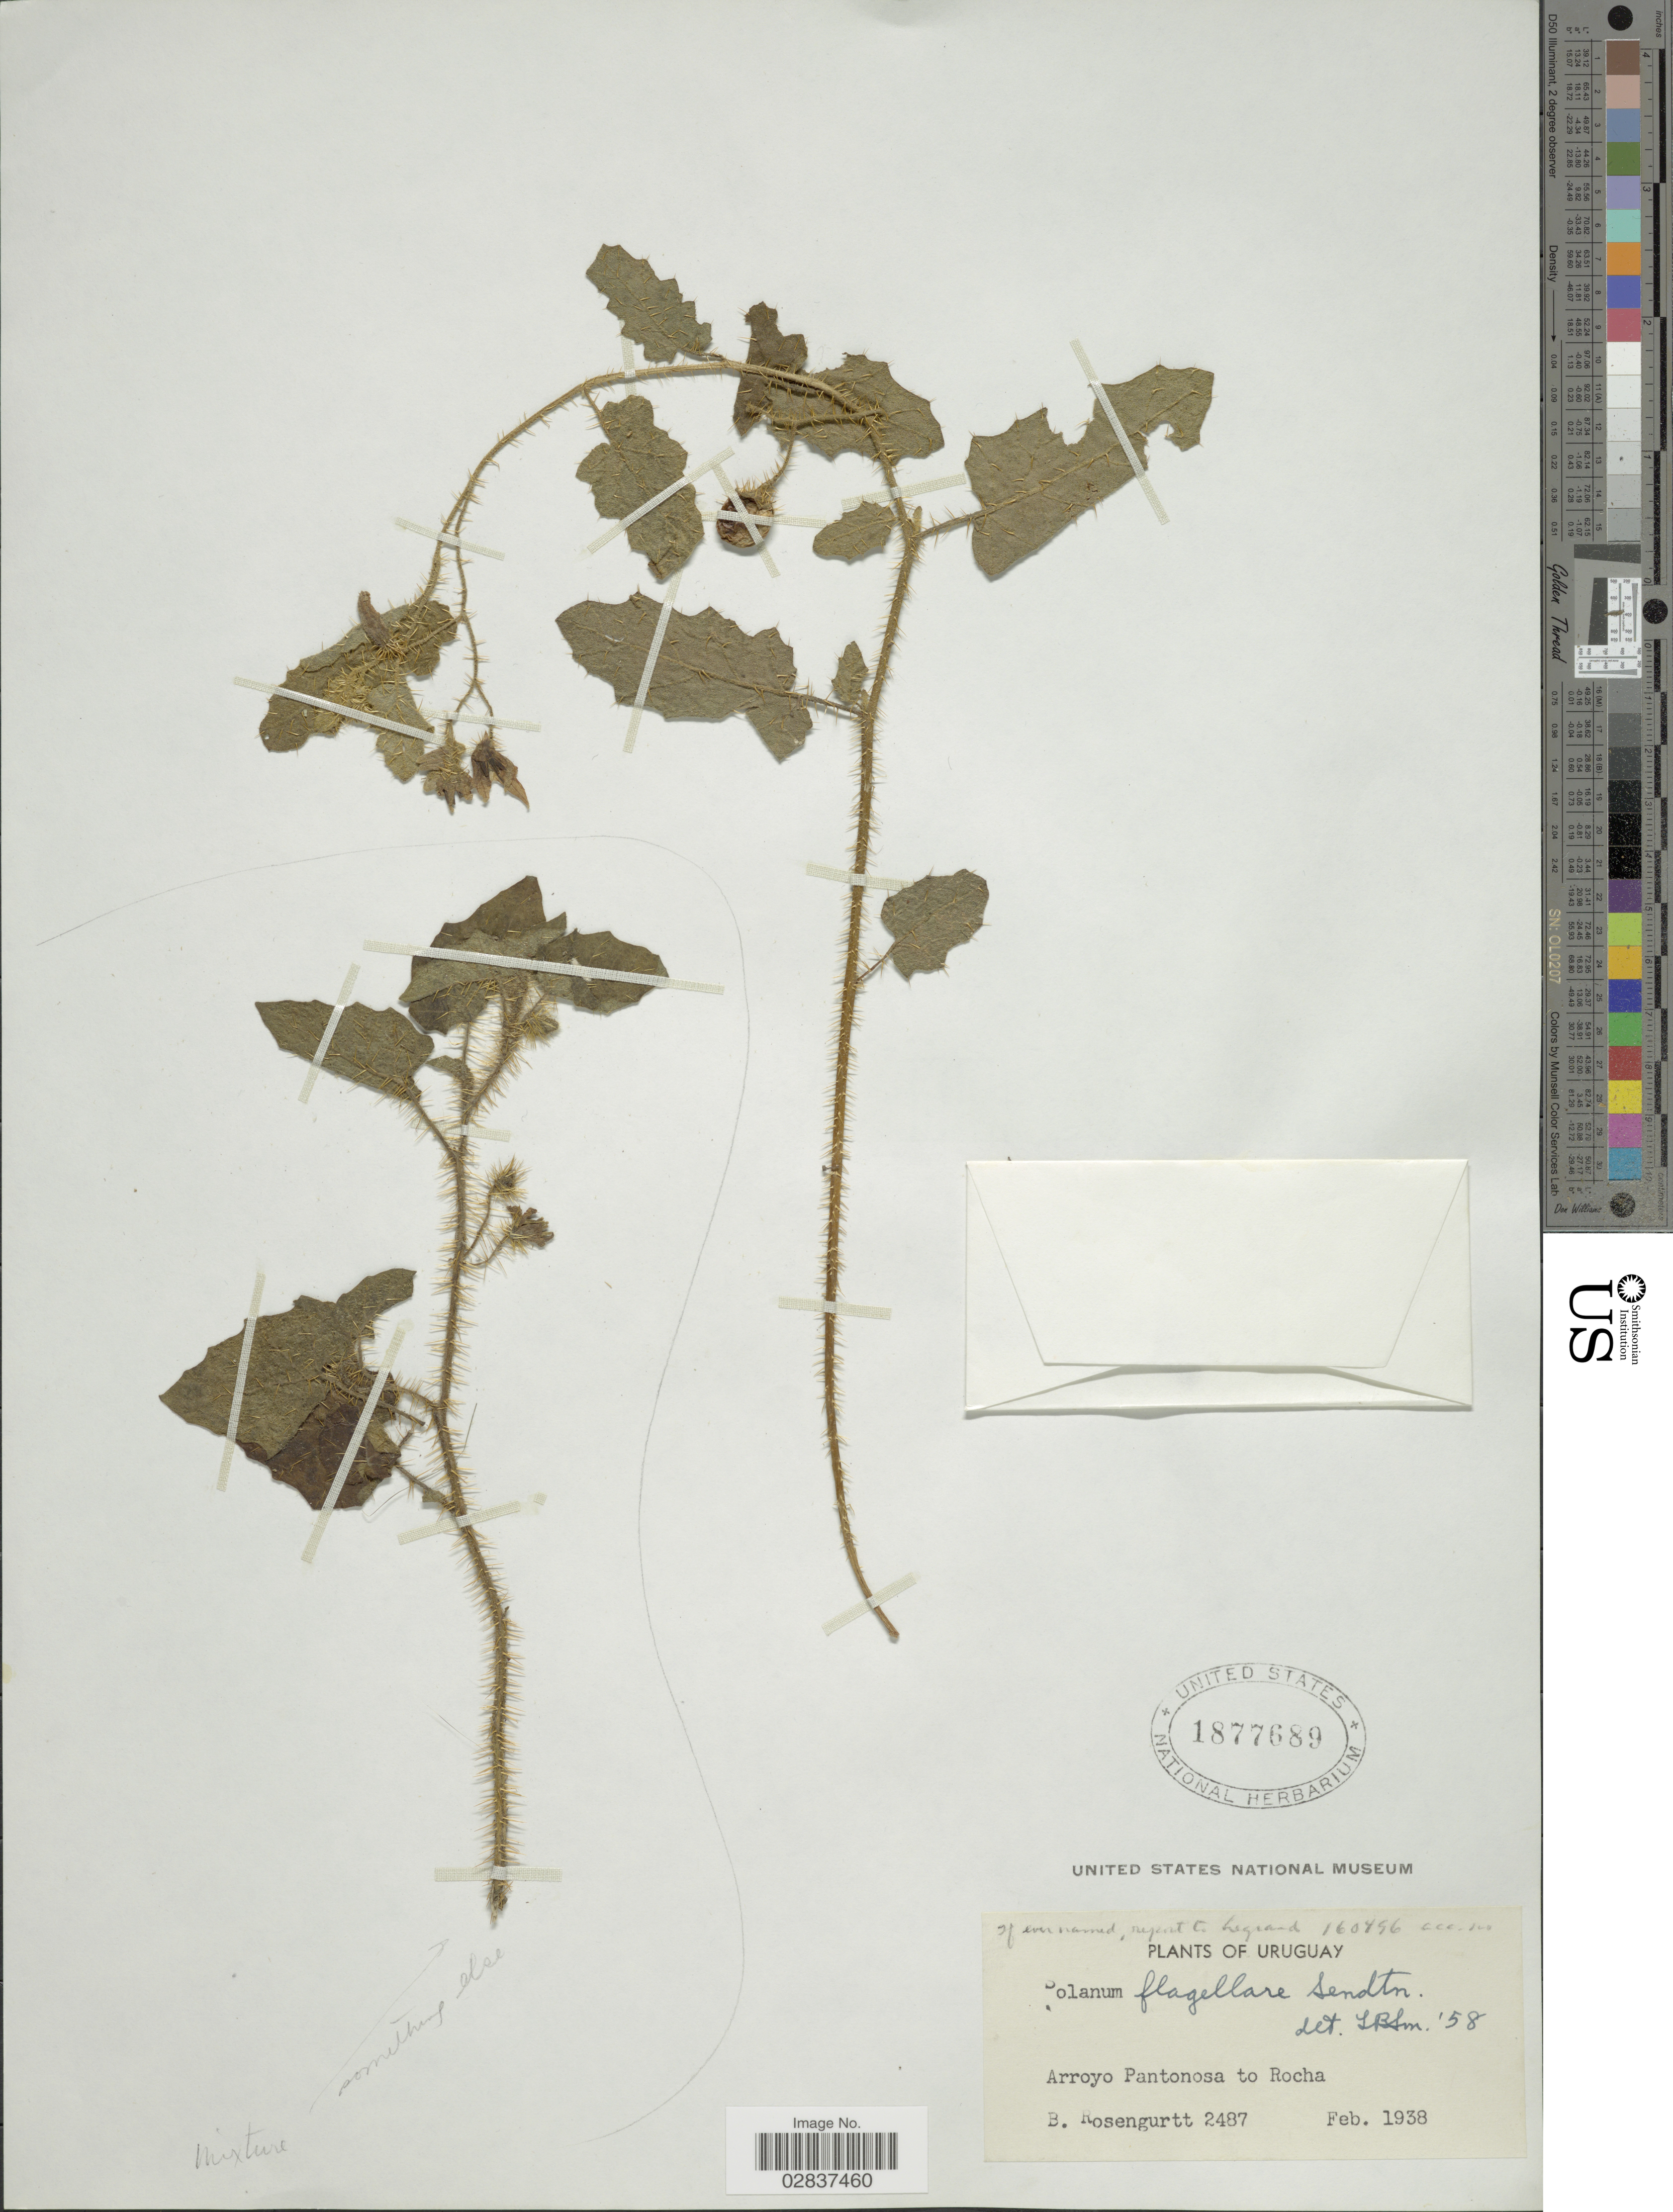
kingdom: Plantae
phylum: Tracheophyta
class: Magnoliopsida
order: Solanales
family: Solanaceae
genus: Solanum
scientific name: Solanum flagellare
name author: Sendtn.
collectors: B. Rosengurtt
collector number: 2487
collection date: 1938-02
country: Uruguay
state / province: Rocha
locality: Arroyo Pantonosa to Rocha.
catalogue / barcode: US 1877689